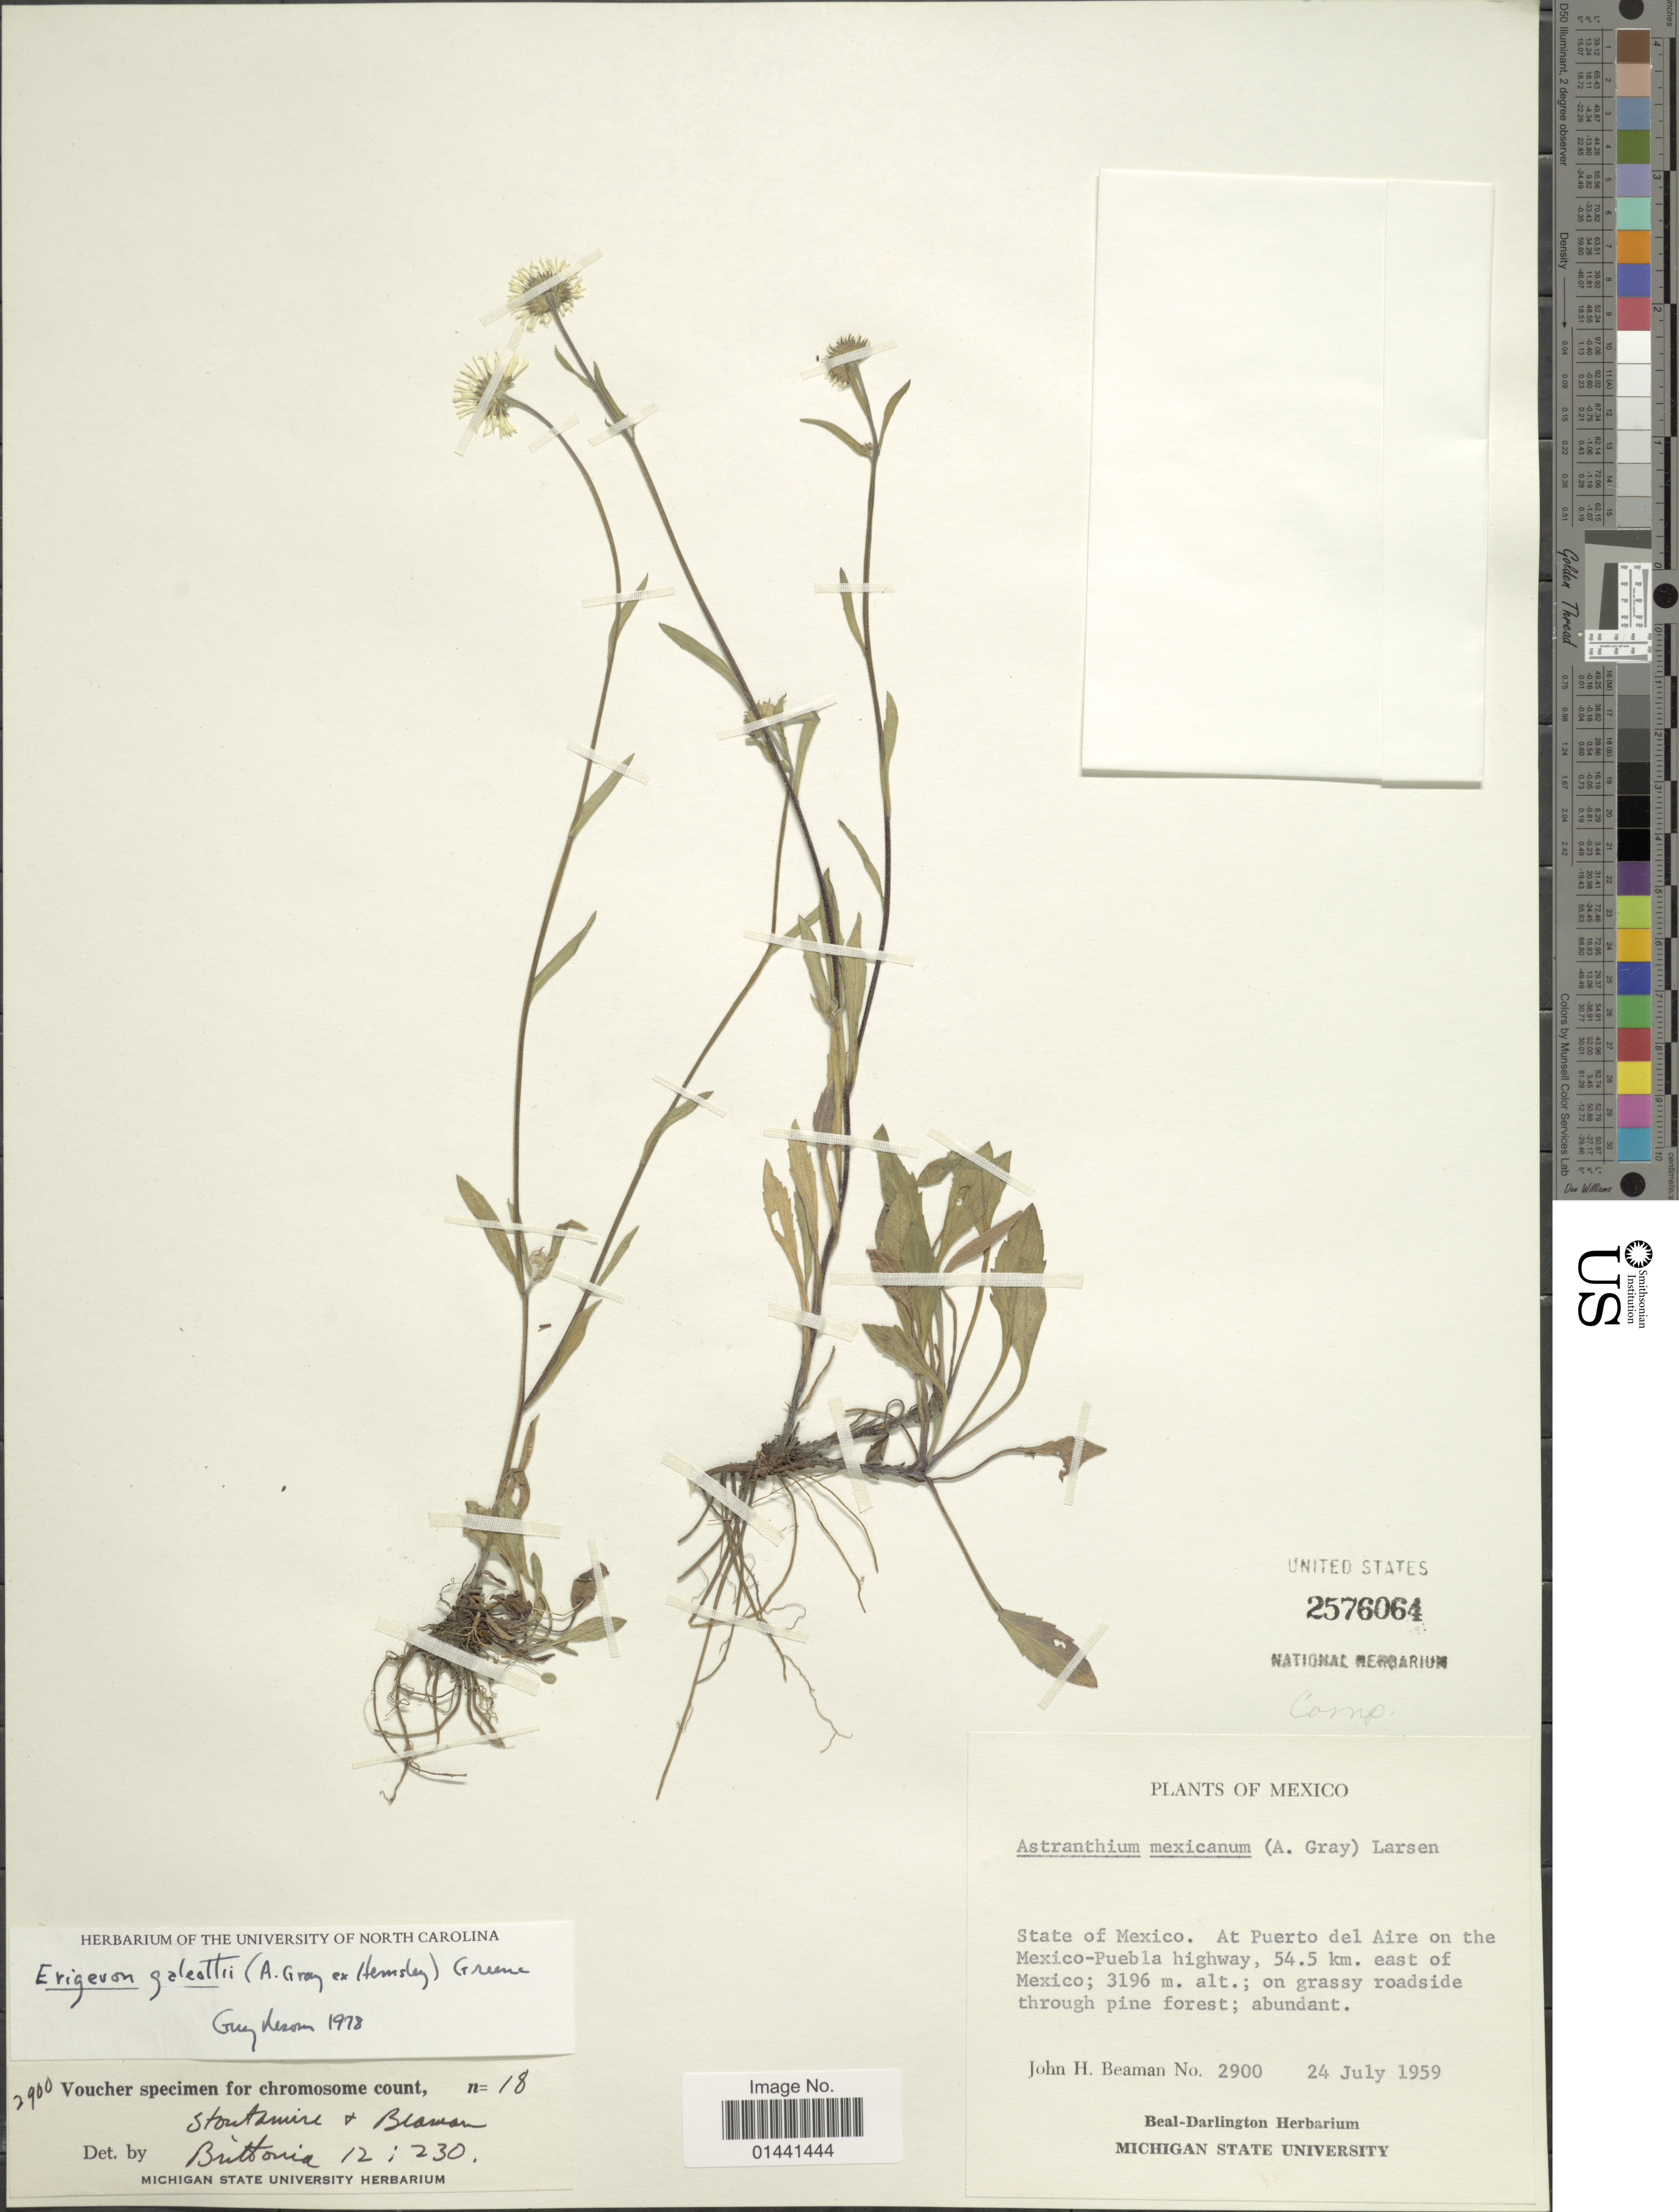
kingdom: Plantae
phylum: Tracheophyta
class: Magnoliopsida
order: Asterales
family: Asteraceae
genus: Erigeron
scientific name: Erigeron galeottii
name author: (A. Gray ex Hemsl.) Greene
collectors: J. H. Beaman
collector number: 2900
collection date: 1959-07-14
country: Mexico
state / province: México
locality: At Puerto del Aire on the Mexico- Puebla highway, 54.5 km. east of Mexico; on grassy roadside through pine forest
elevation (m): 3196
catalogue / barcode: US 2576064